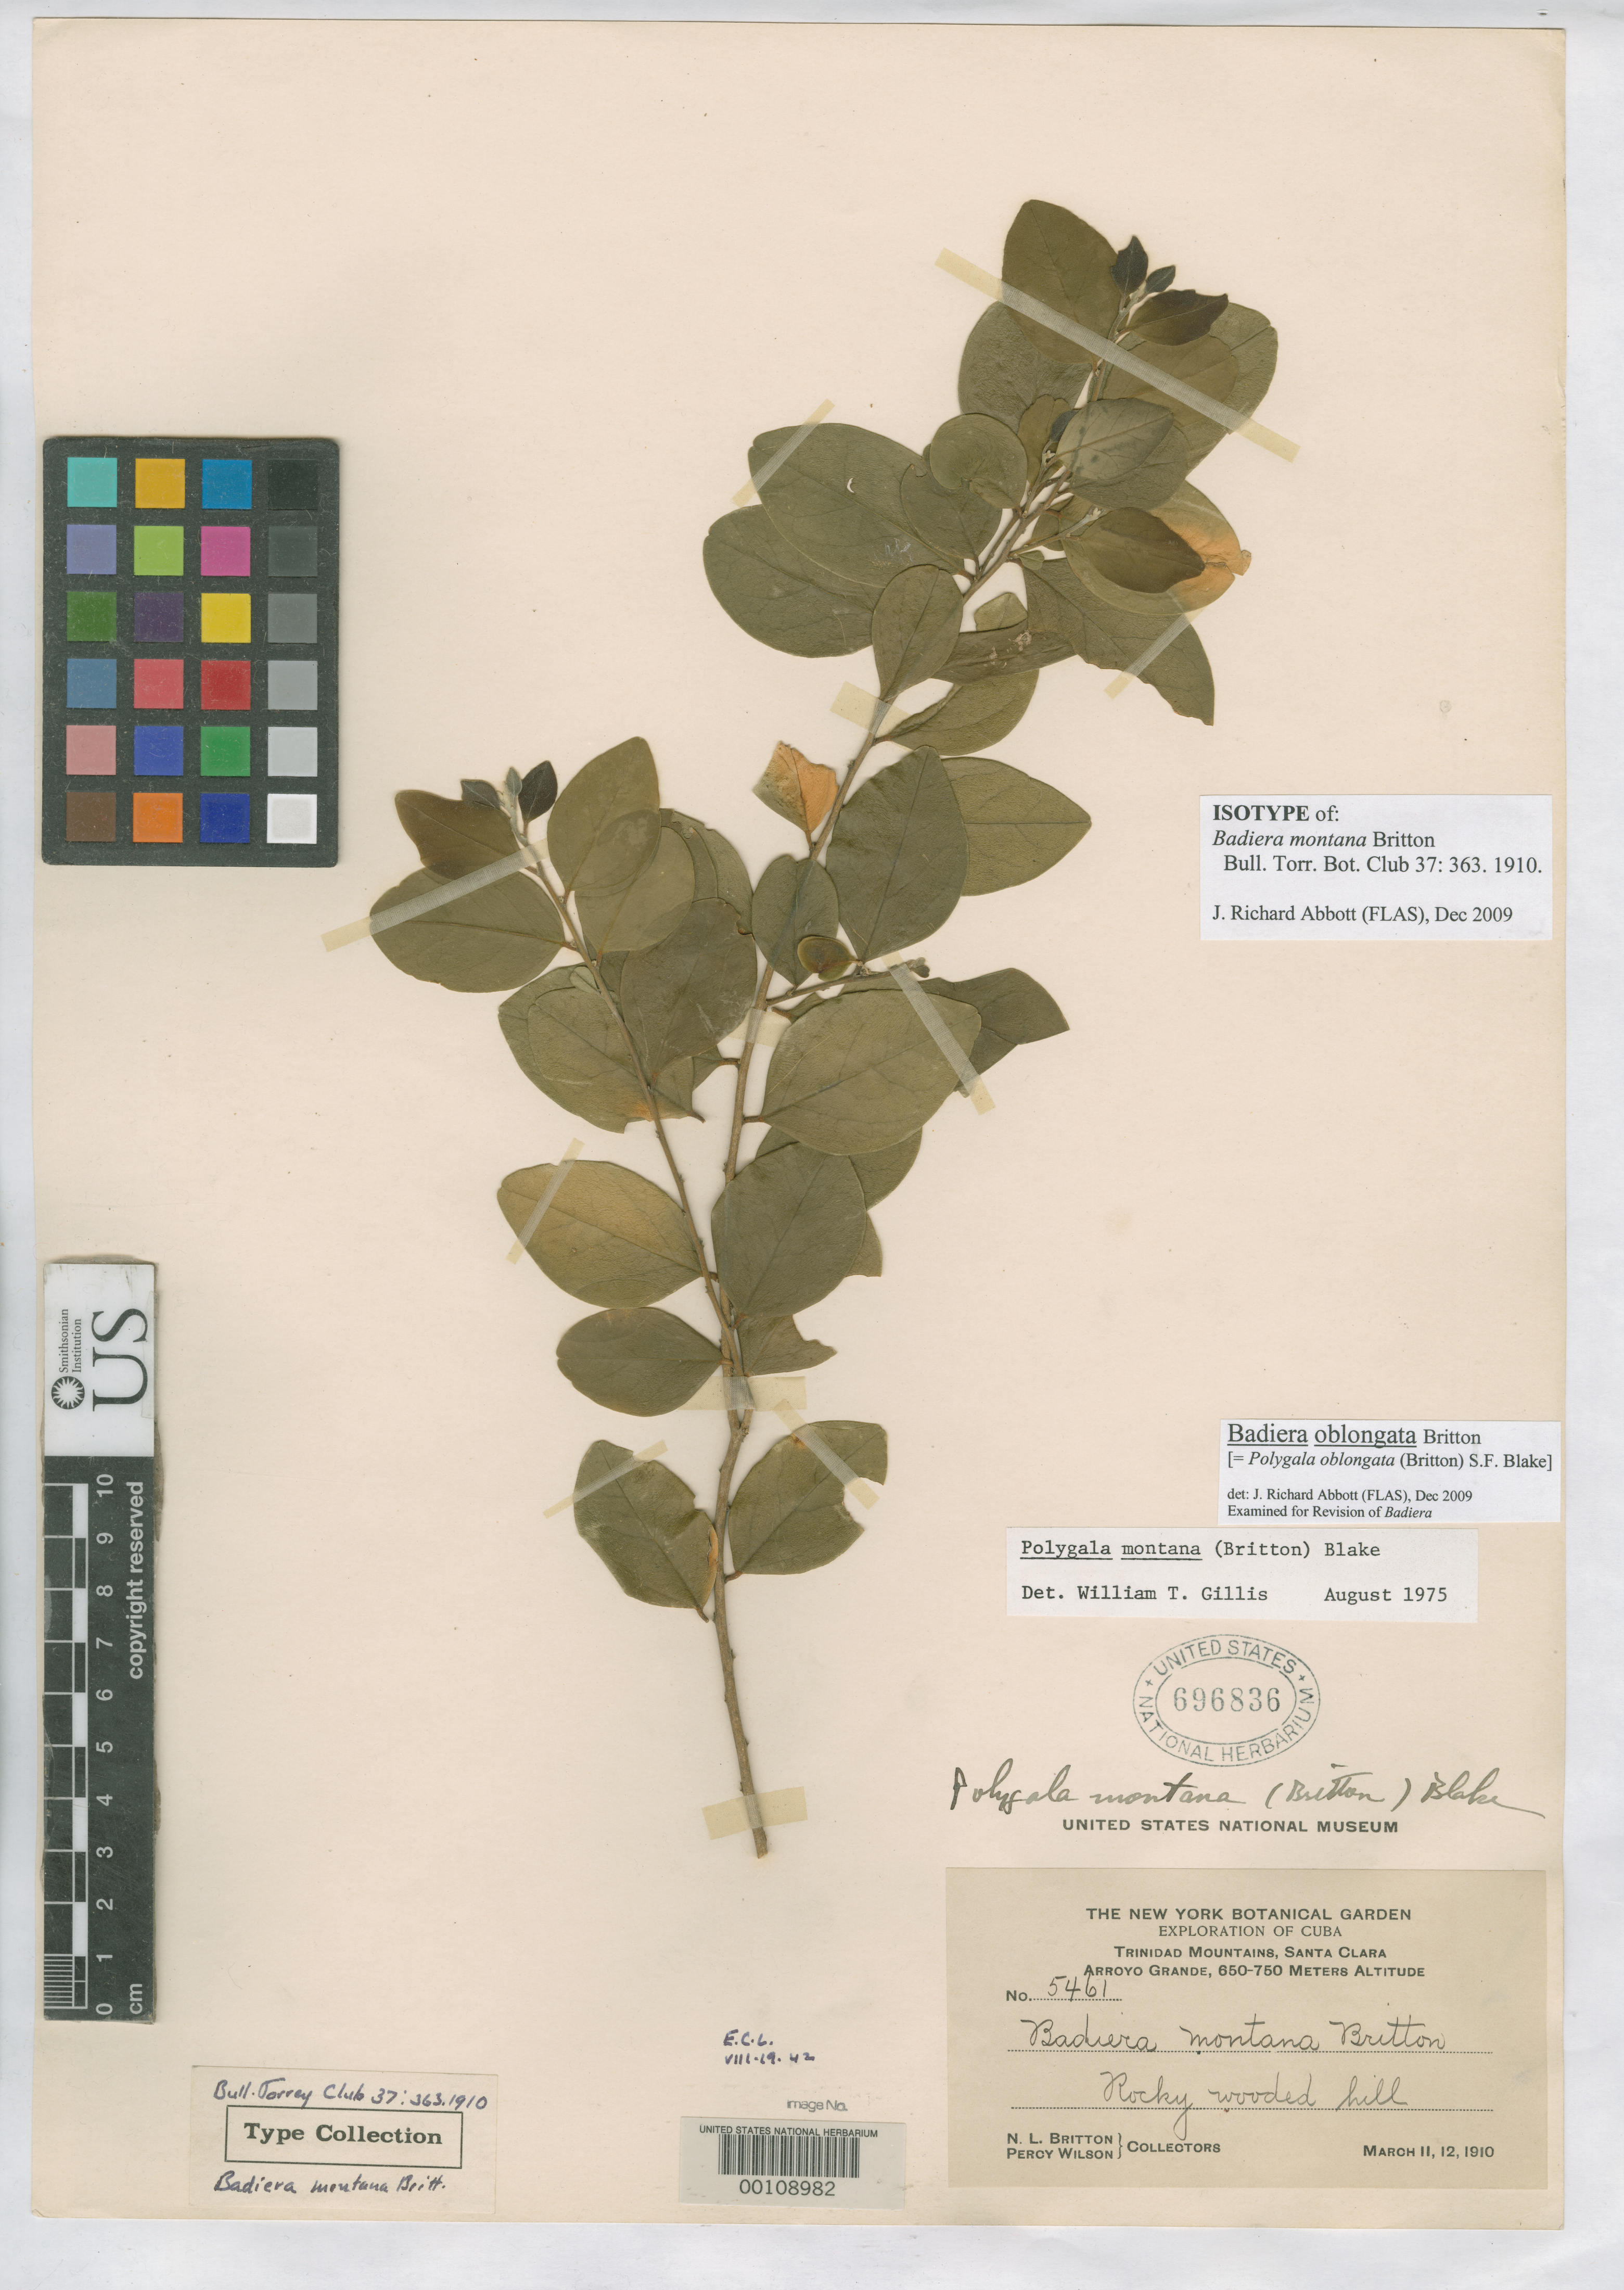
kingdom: Plantae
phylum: Tracheophyta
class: Magnoliopsida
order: Fabales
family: Polygalaceae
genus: Badiera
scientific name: Badiera montana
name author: Britton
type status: Isotype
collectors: N. Britton & P. Wilson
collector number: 5461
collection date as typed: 11 Mar 1910 to 12 Mar 1910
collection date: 1910-03-11/1910-03-12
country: Cuba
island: Greater Antilles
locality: Arroyo Grande, Trinidad Mountains.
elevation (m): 700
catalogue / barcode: US 696836